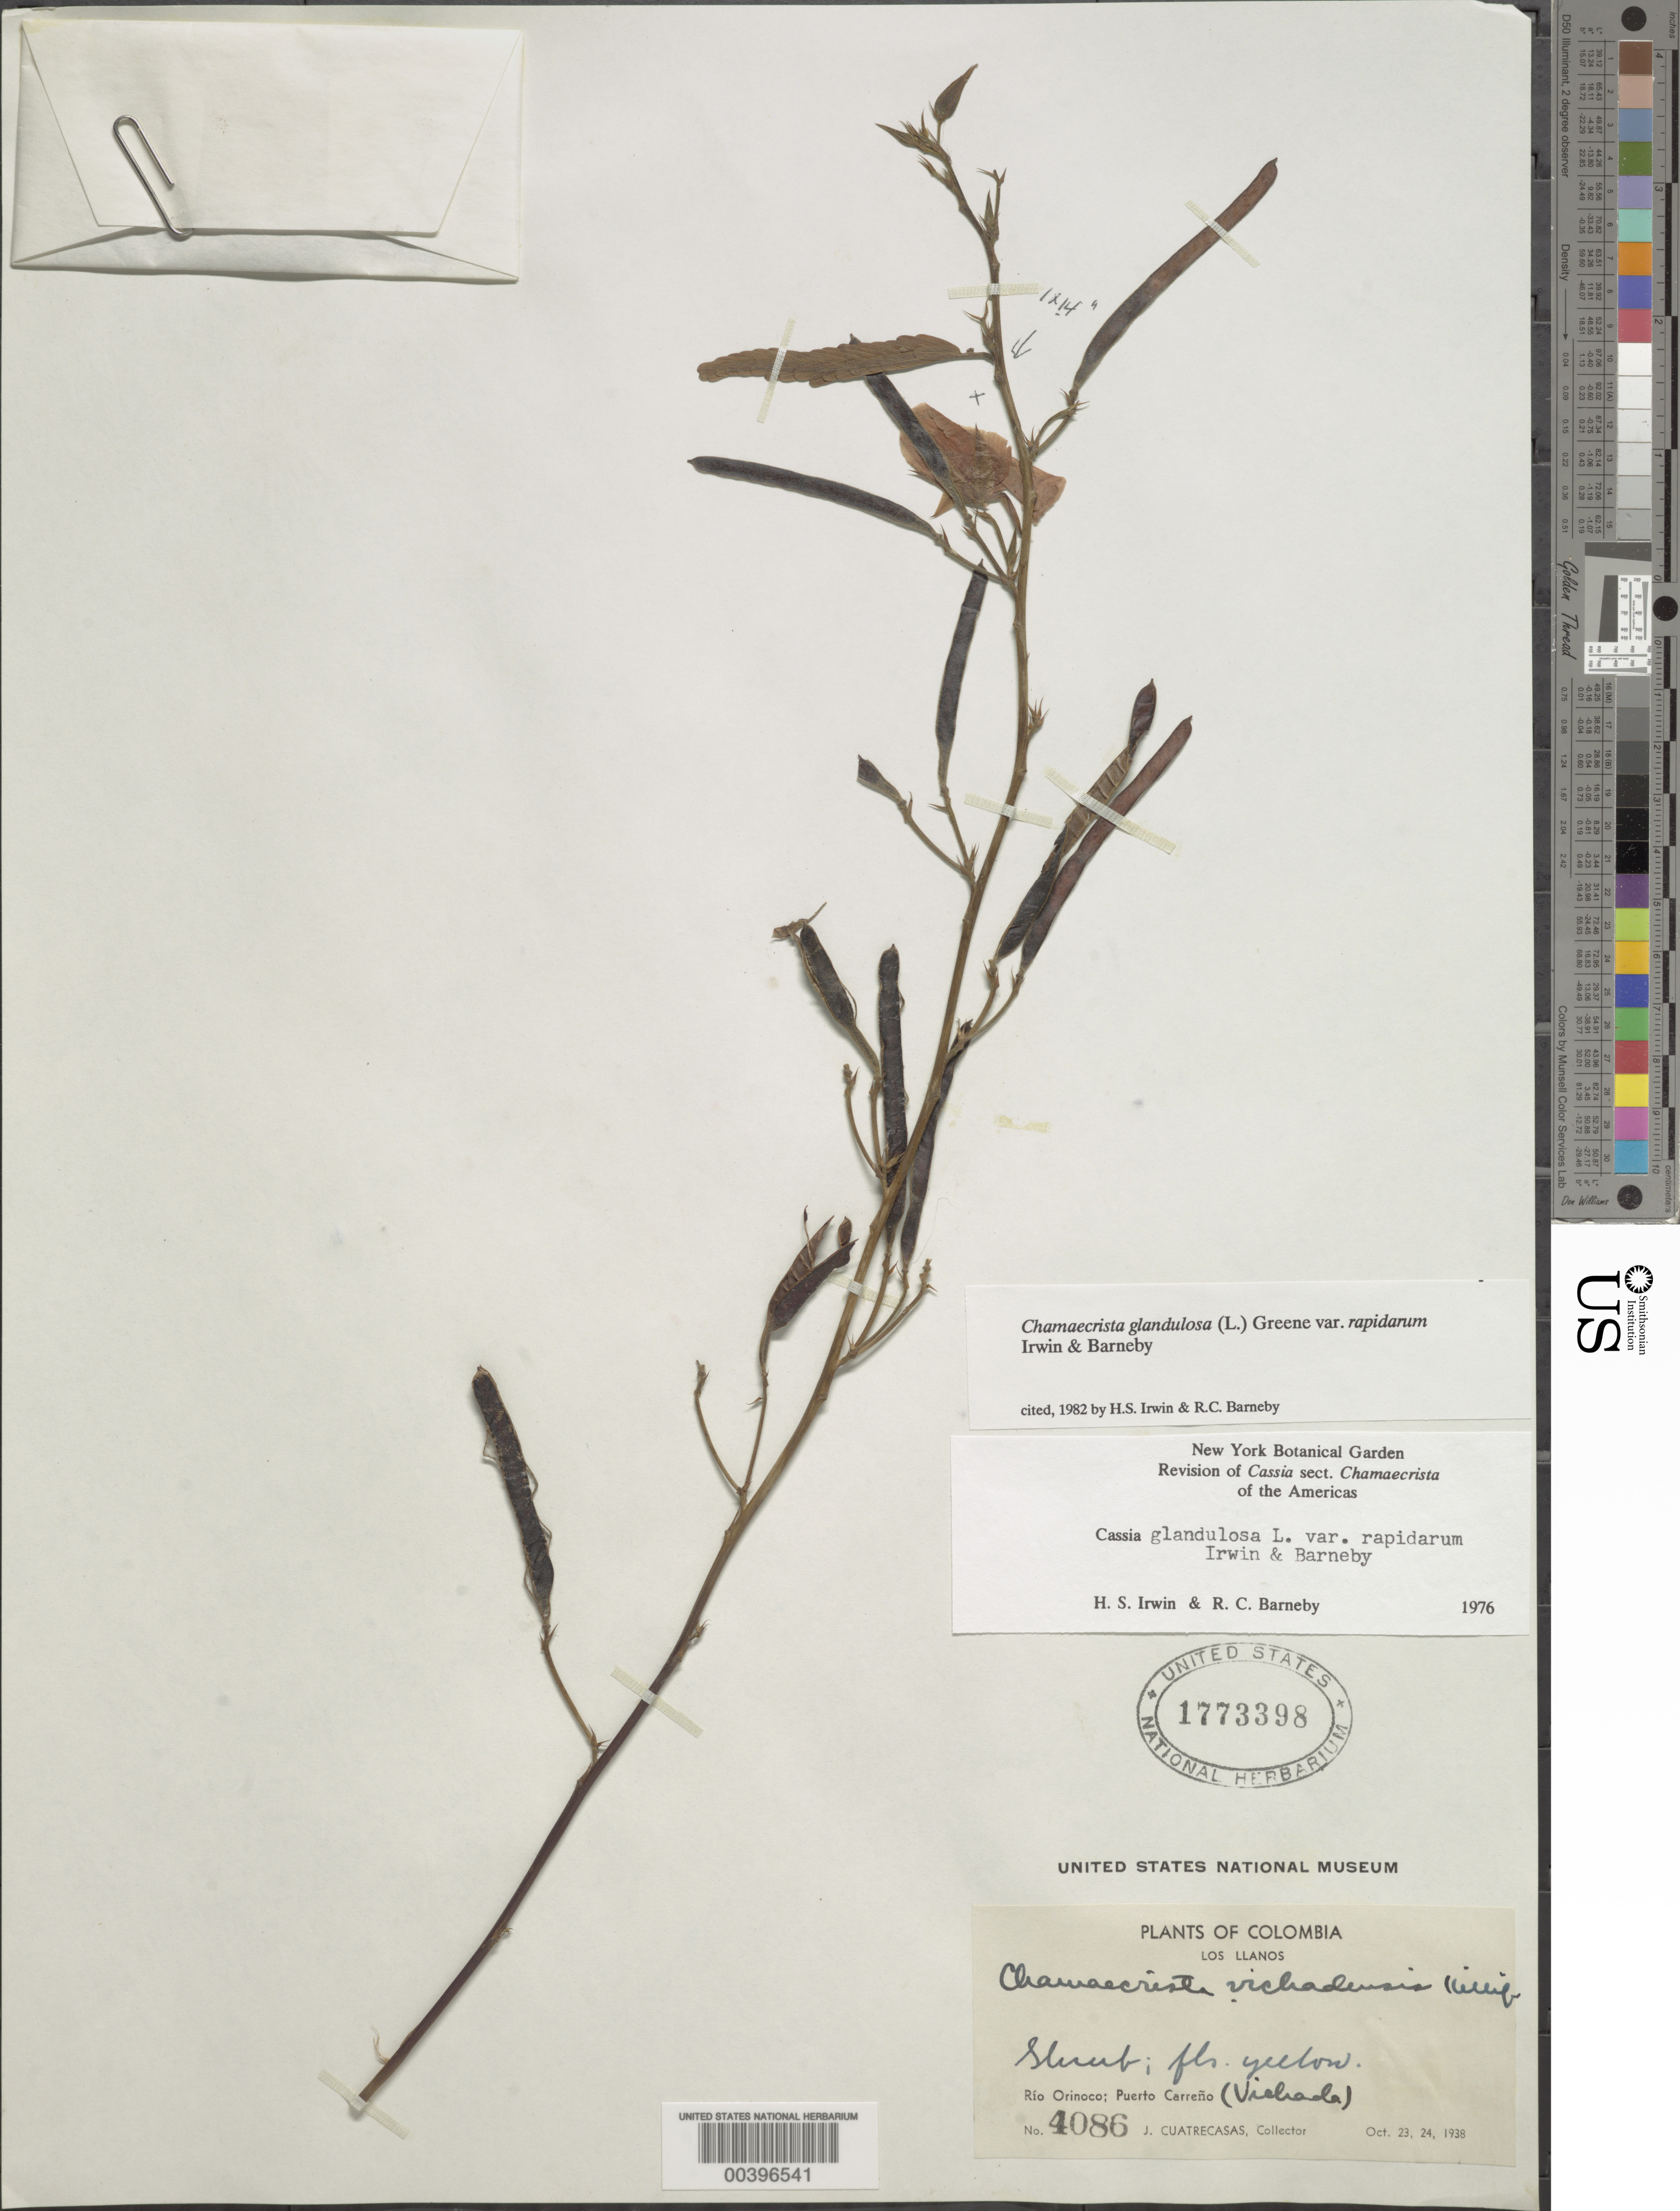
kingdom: Plantae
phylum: Tracheophyta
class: Magnoliopsida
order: Fabales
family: Fabaceae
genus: Chamaecrista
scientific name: Chamaecrista glandulosa var. rapidarum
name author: H.S. Irwin & Barneby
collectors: J. Cuatrecasas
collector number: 4086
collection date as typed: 23 Oct 1938 and 24 Oct 1938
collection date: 1938-10-23,1938-10-24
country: Colombia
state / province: Vichada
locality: Rio Orinoco; Puerto Carreno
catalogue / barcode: US 1773398